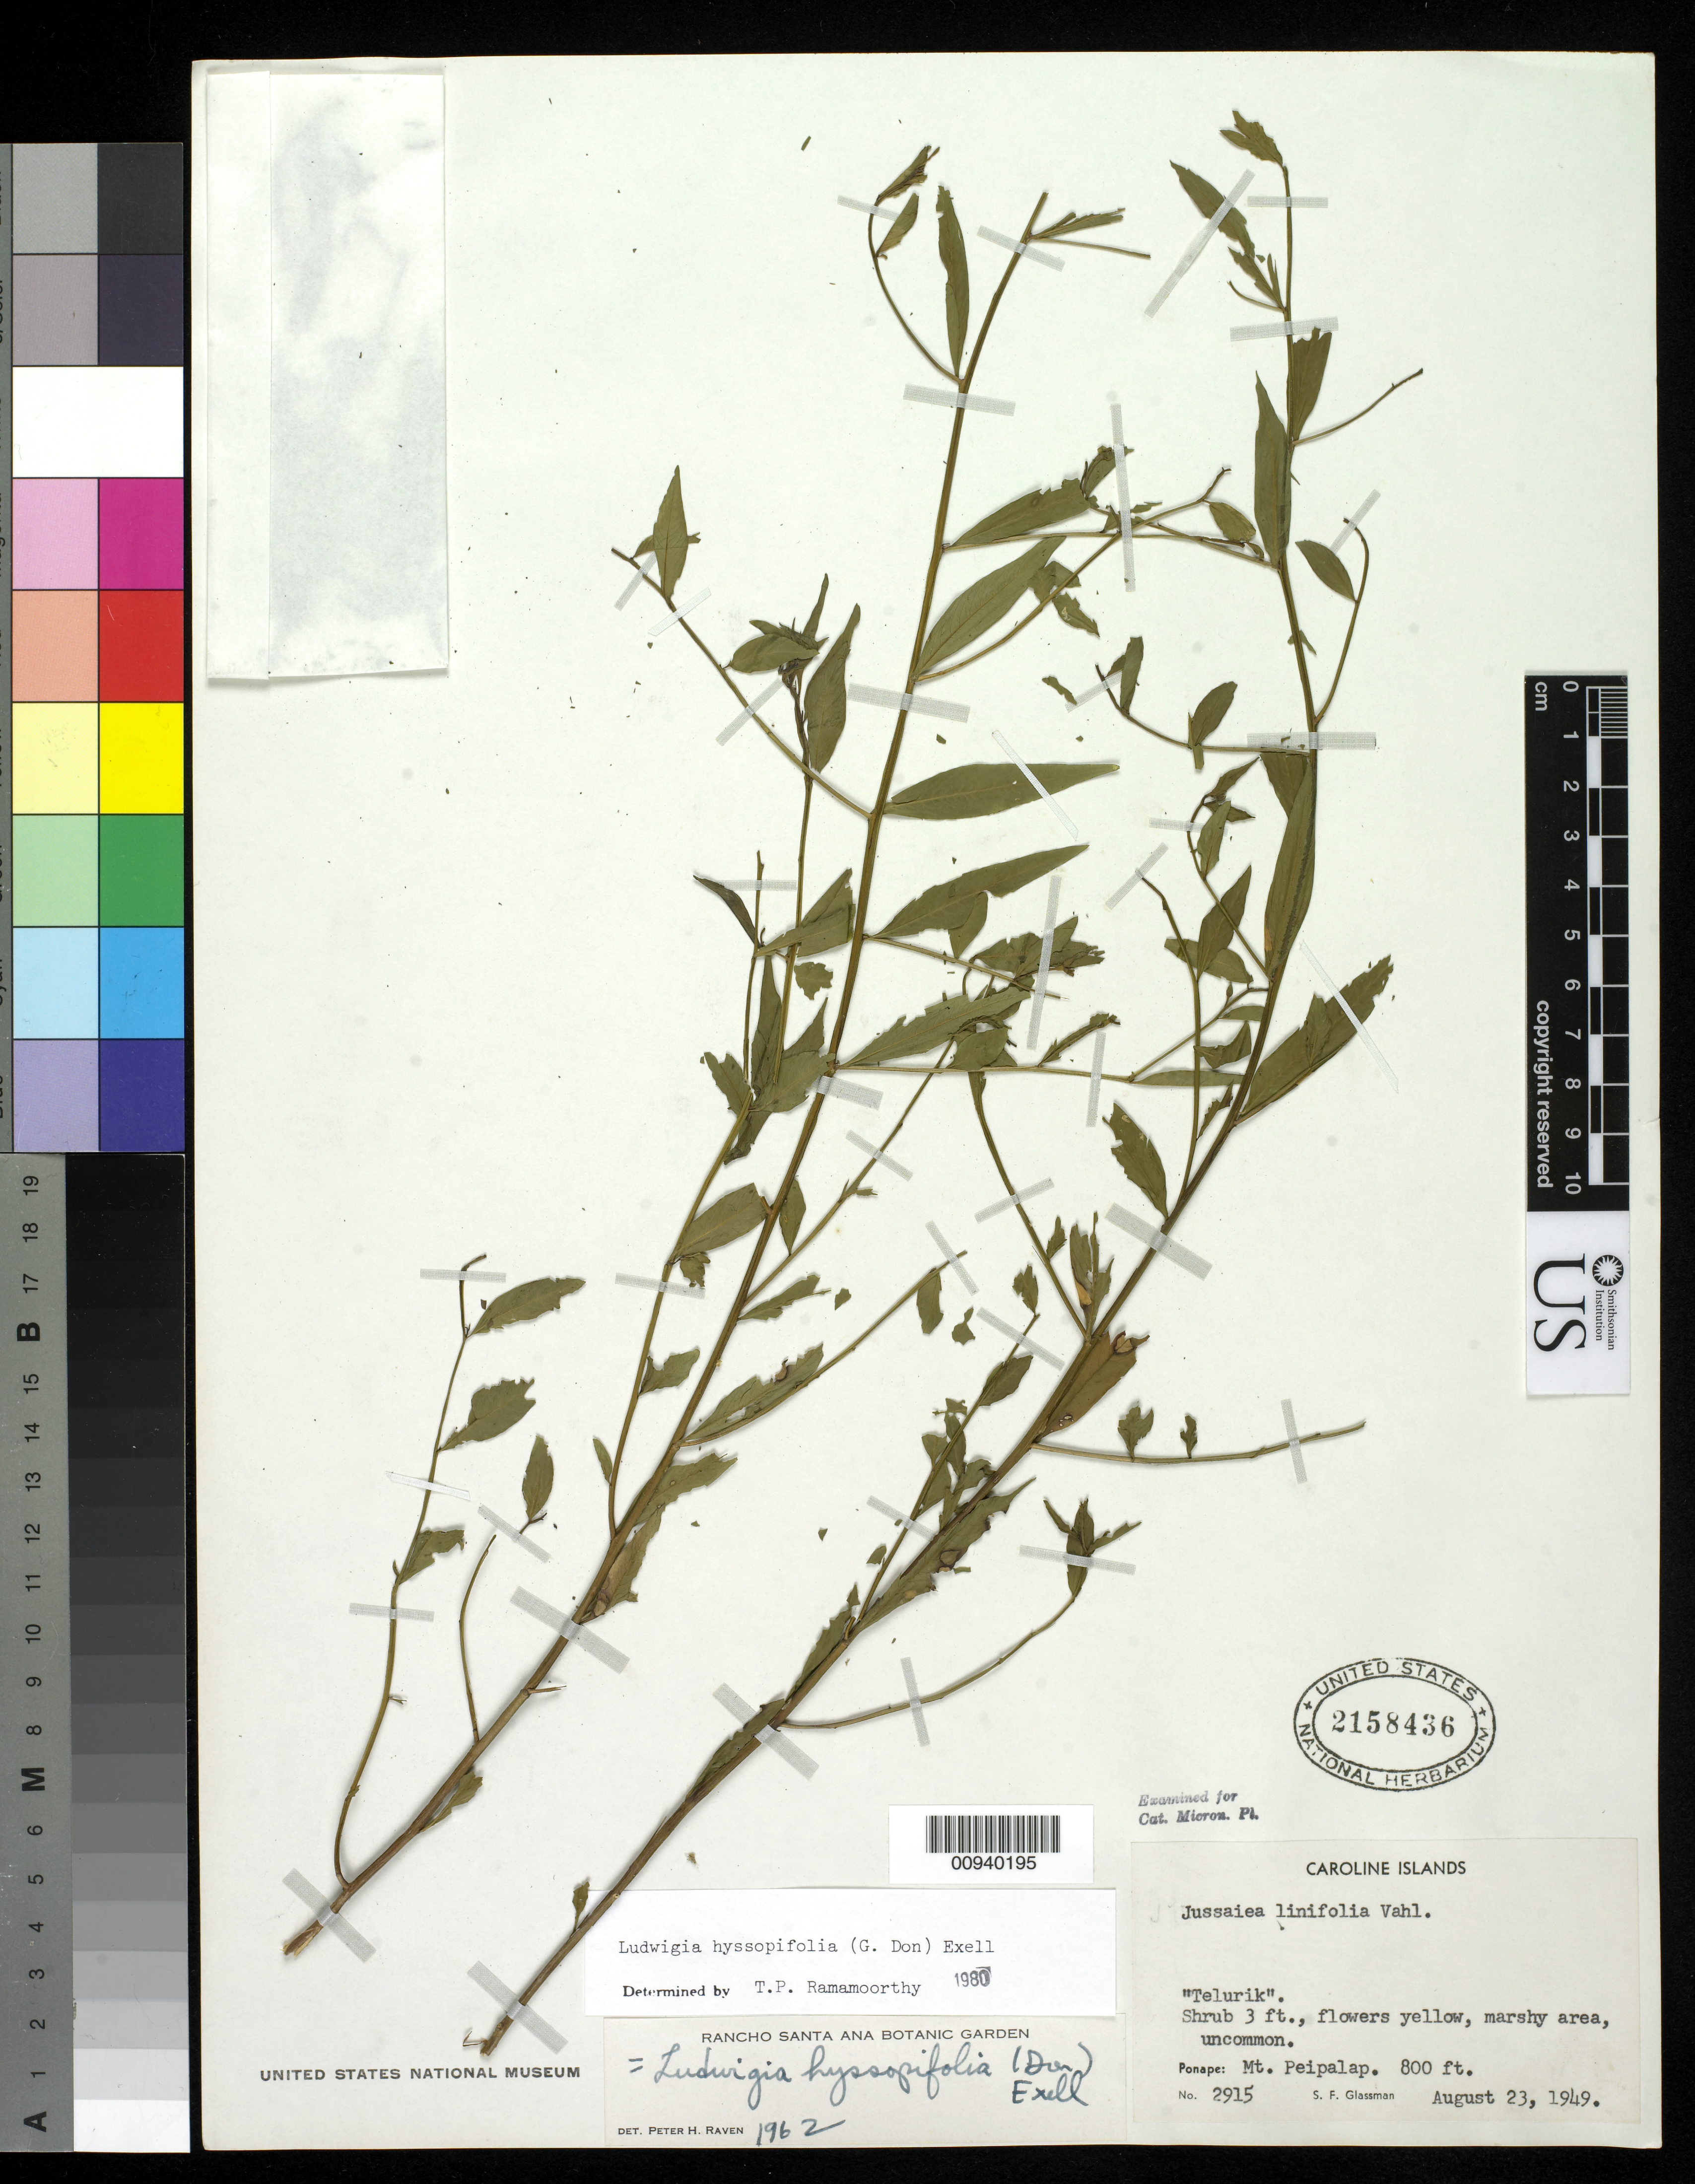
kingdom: Plantae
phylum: Tracheophyta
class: Magnoliopsida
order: Myrtales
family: Onagraceae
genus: Ludwigia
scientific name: Ludwigia hyssopifolia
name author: (G. Don) Exell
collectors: S. F. Glassman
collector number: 2915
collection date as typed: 23 Aug 1949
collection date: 1949-08-23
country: Micronesia, Federated States of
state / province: Pohnpei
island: Pohnpei [Ponape]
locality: Mt. Peipalap.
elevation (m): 244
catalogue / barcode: US 2158436